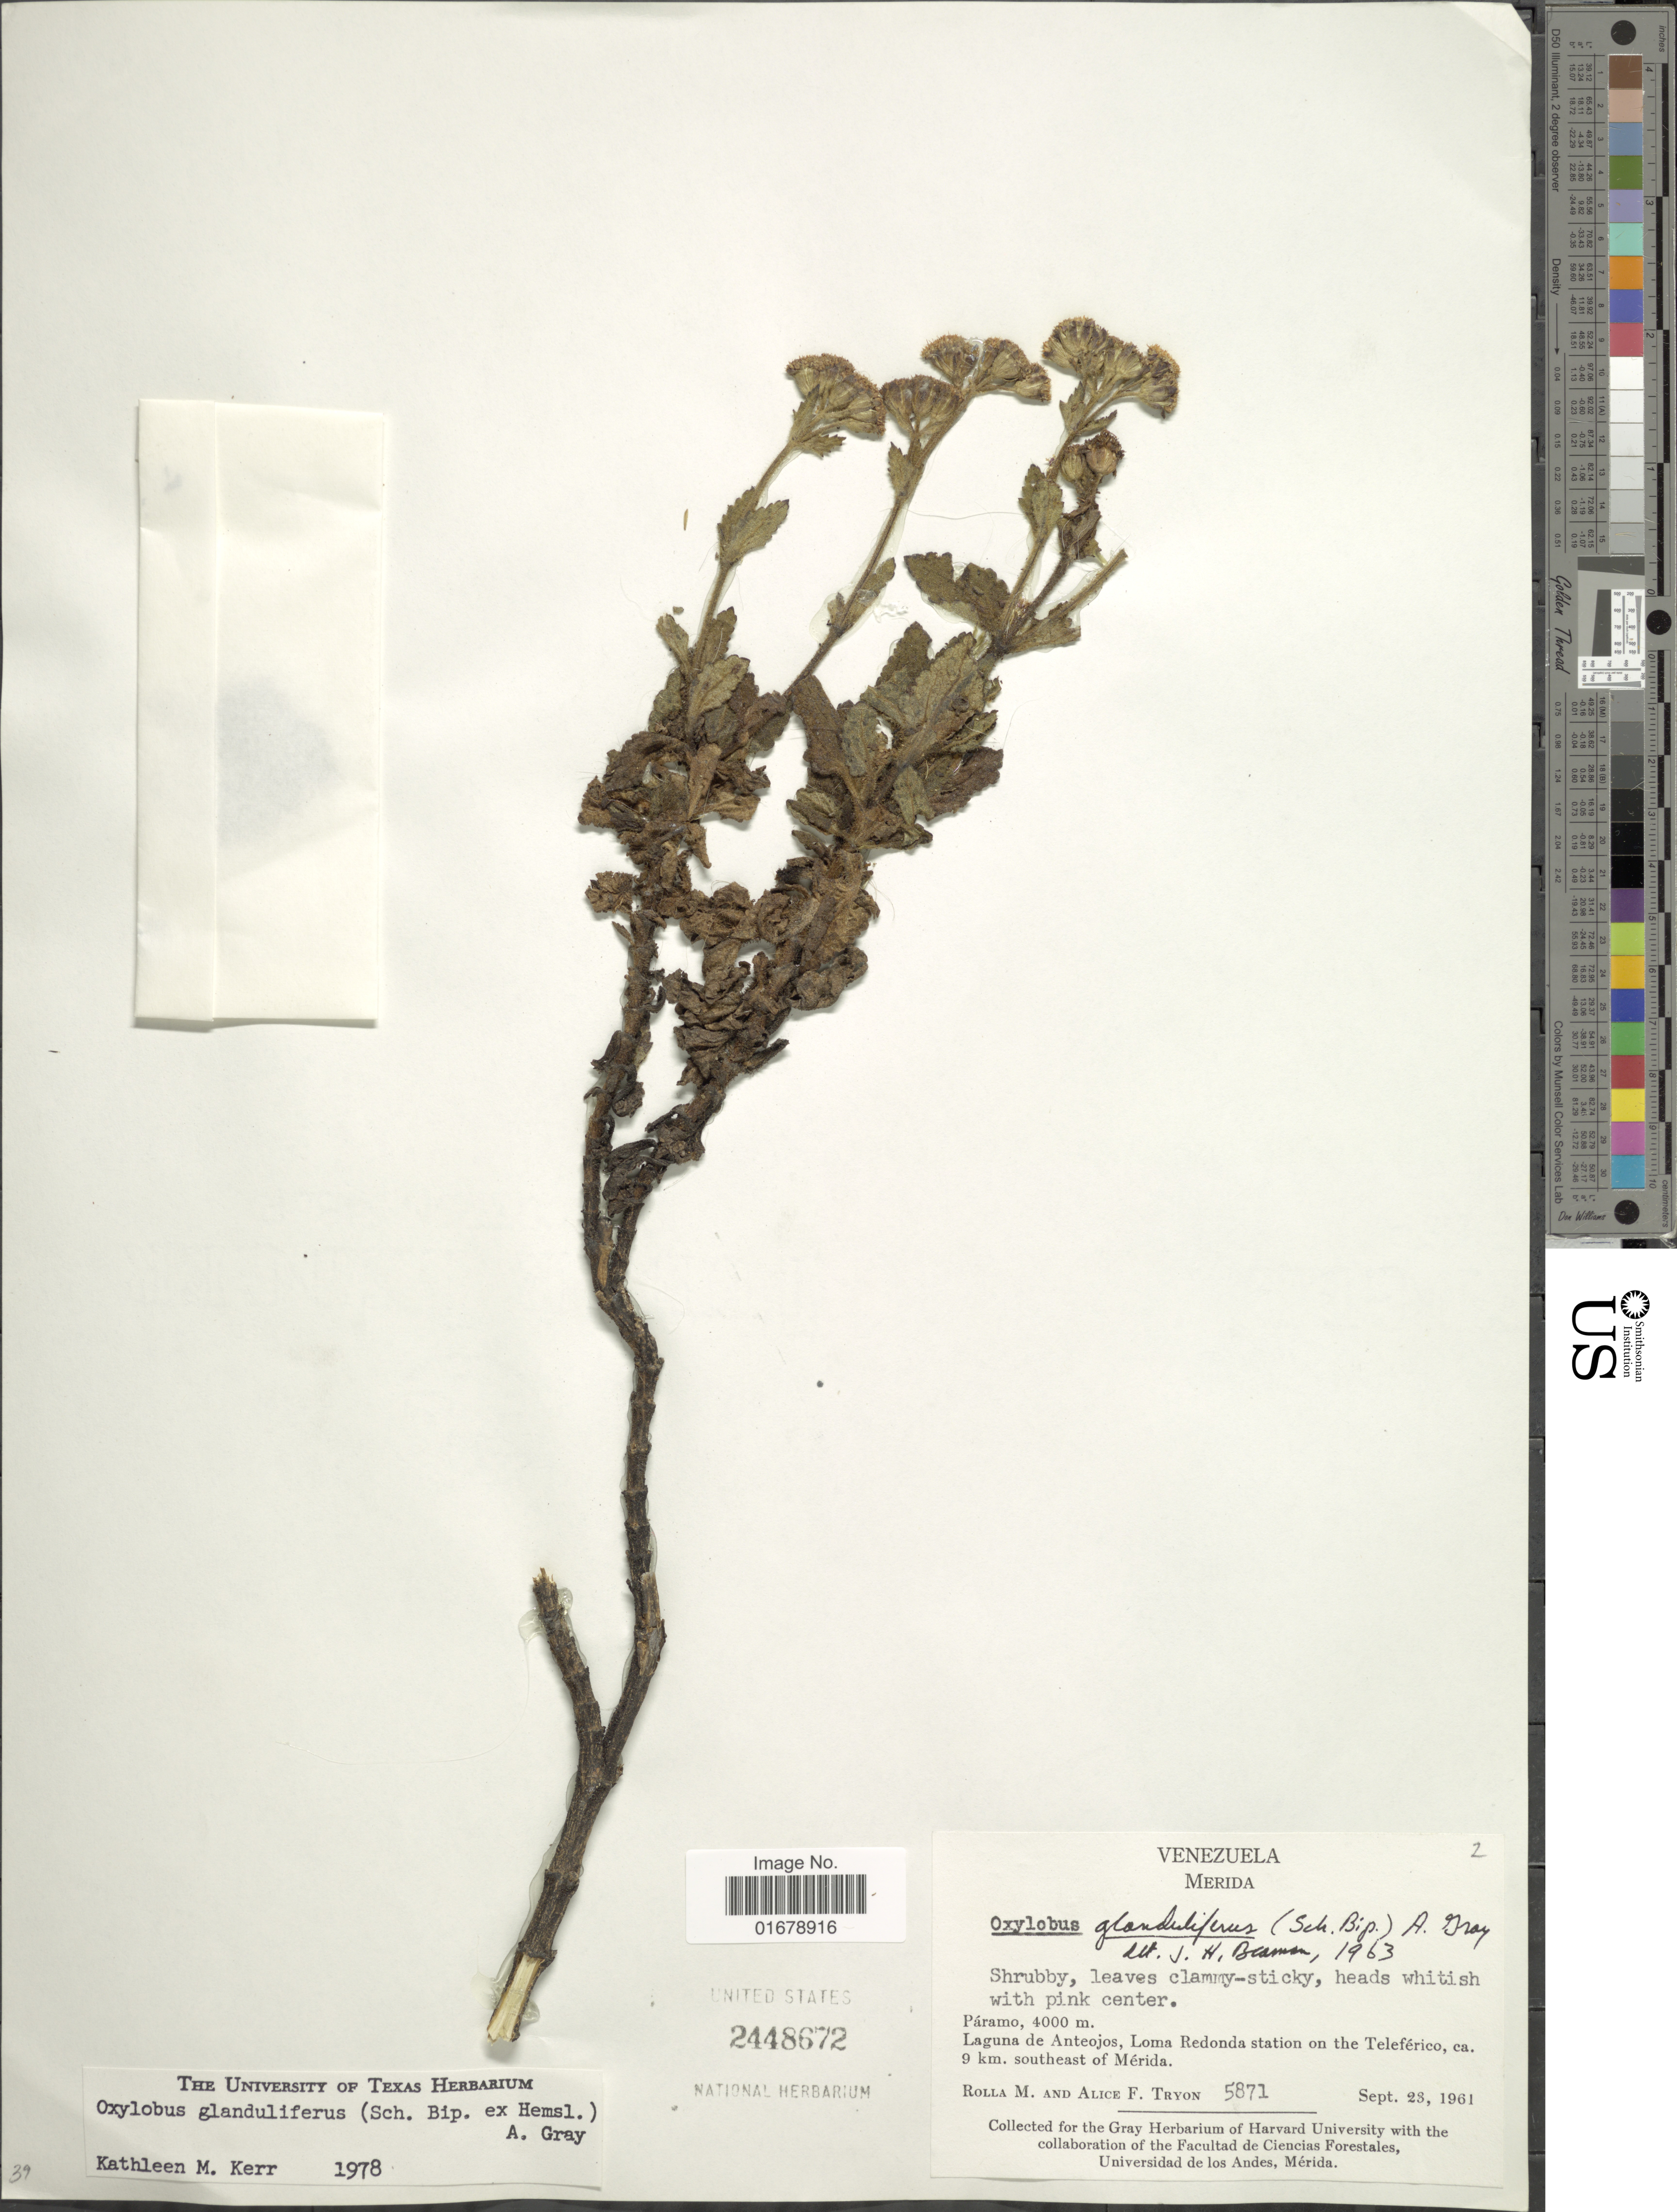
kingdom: Plantae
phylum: Tracheophyta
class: Magnoliopsida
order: Asterales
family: Asteraceae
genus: Oxylobus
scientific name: Oxylobus glanduliferus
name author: (Sch. Bip.) A. Gray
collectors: M. Rolla & A. F. Tryon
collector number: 5871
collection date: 1961-09-23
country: Venezuela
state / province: Mérida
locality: Venezuela. Merida. Paramo. Laguna de Anteojos, Loma Redonda station on the Teleferico, ca. 9 km. southeast of Merida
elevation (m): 4000